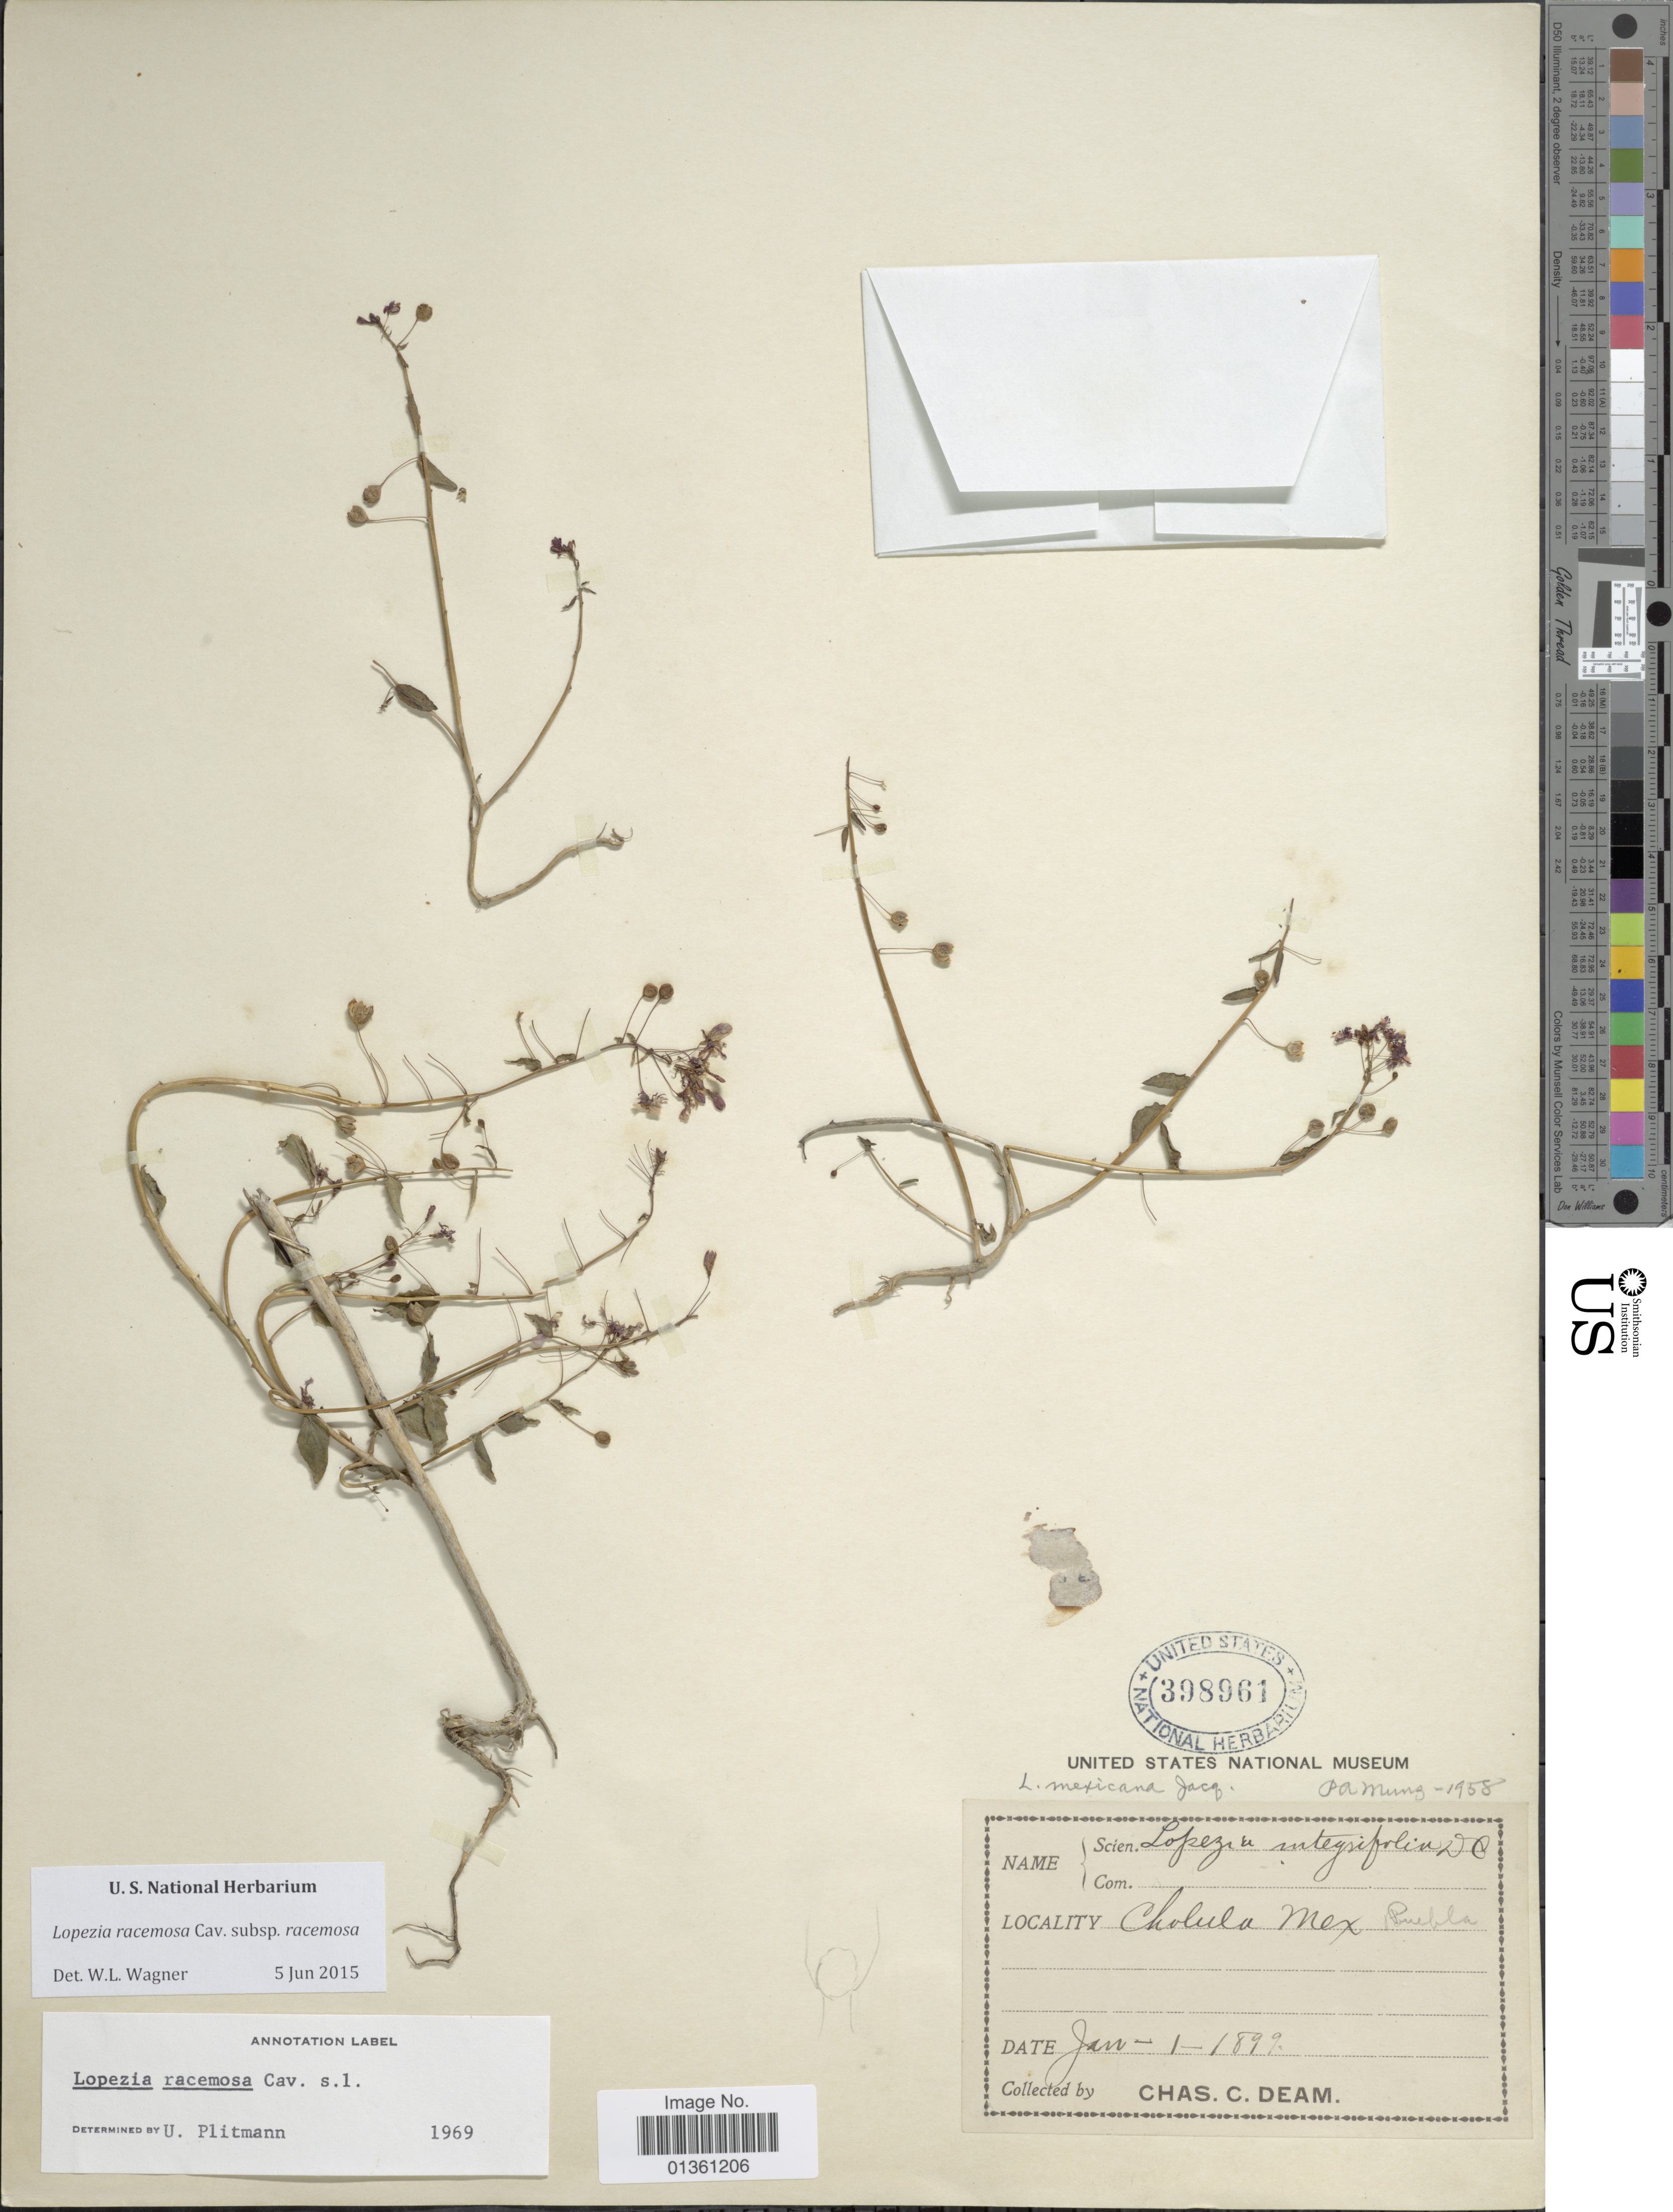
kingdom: Plantae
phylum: Tracheophyta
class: Magnoliopsida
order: Myrtales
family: Onagraceae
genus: Lopezia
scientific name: Lopezia racemosa subsp. racemosa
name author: Cav.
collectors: C. C. Deam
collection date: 1899-01-01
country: Mexico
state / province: Puebla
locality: Cholula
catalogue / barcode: US 398961